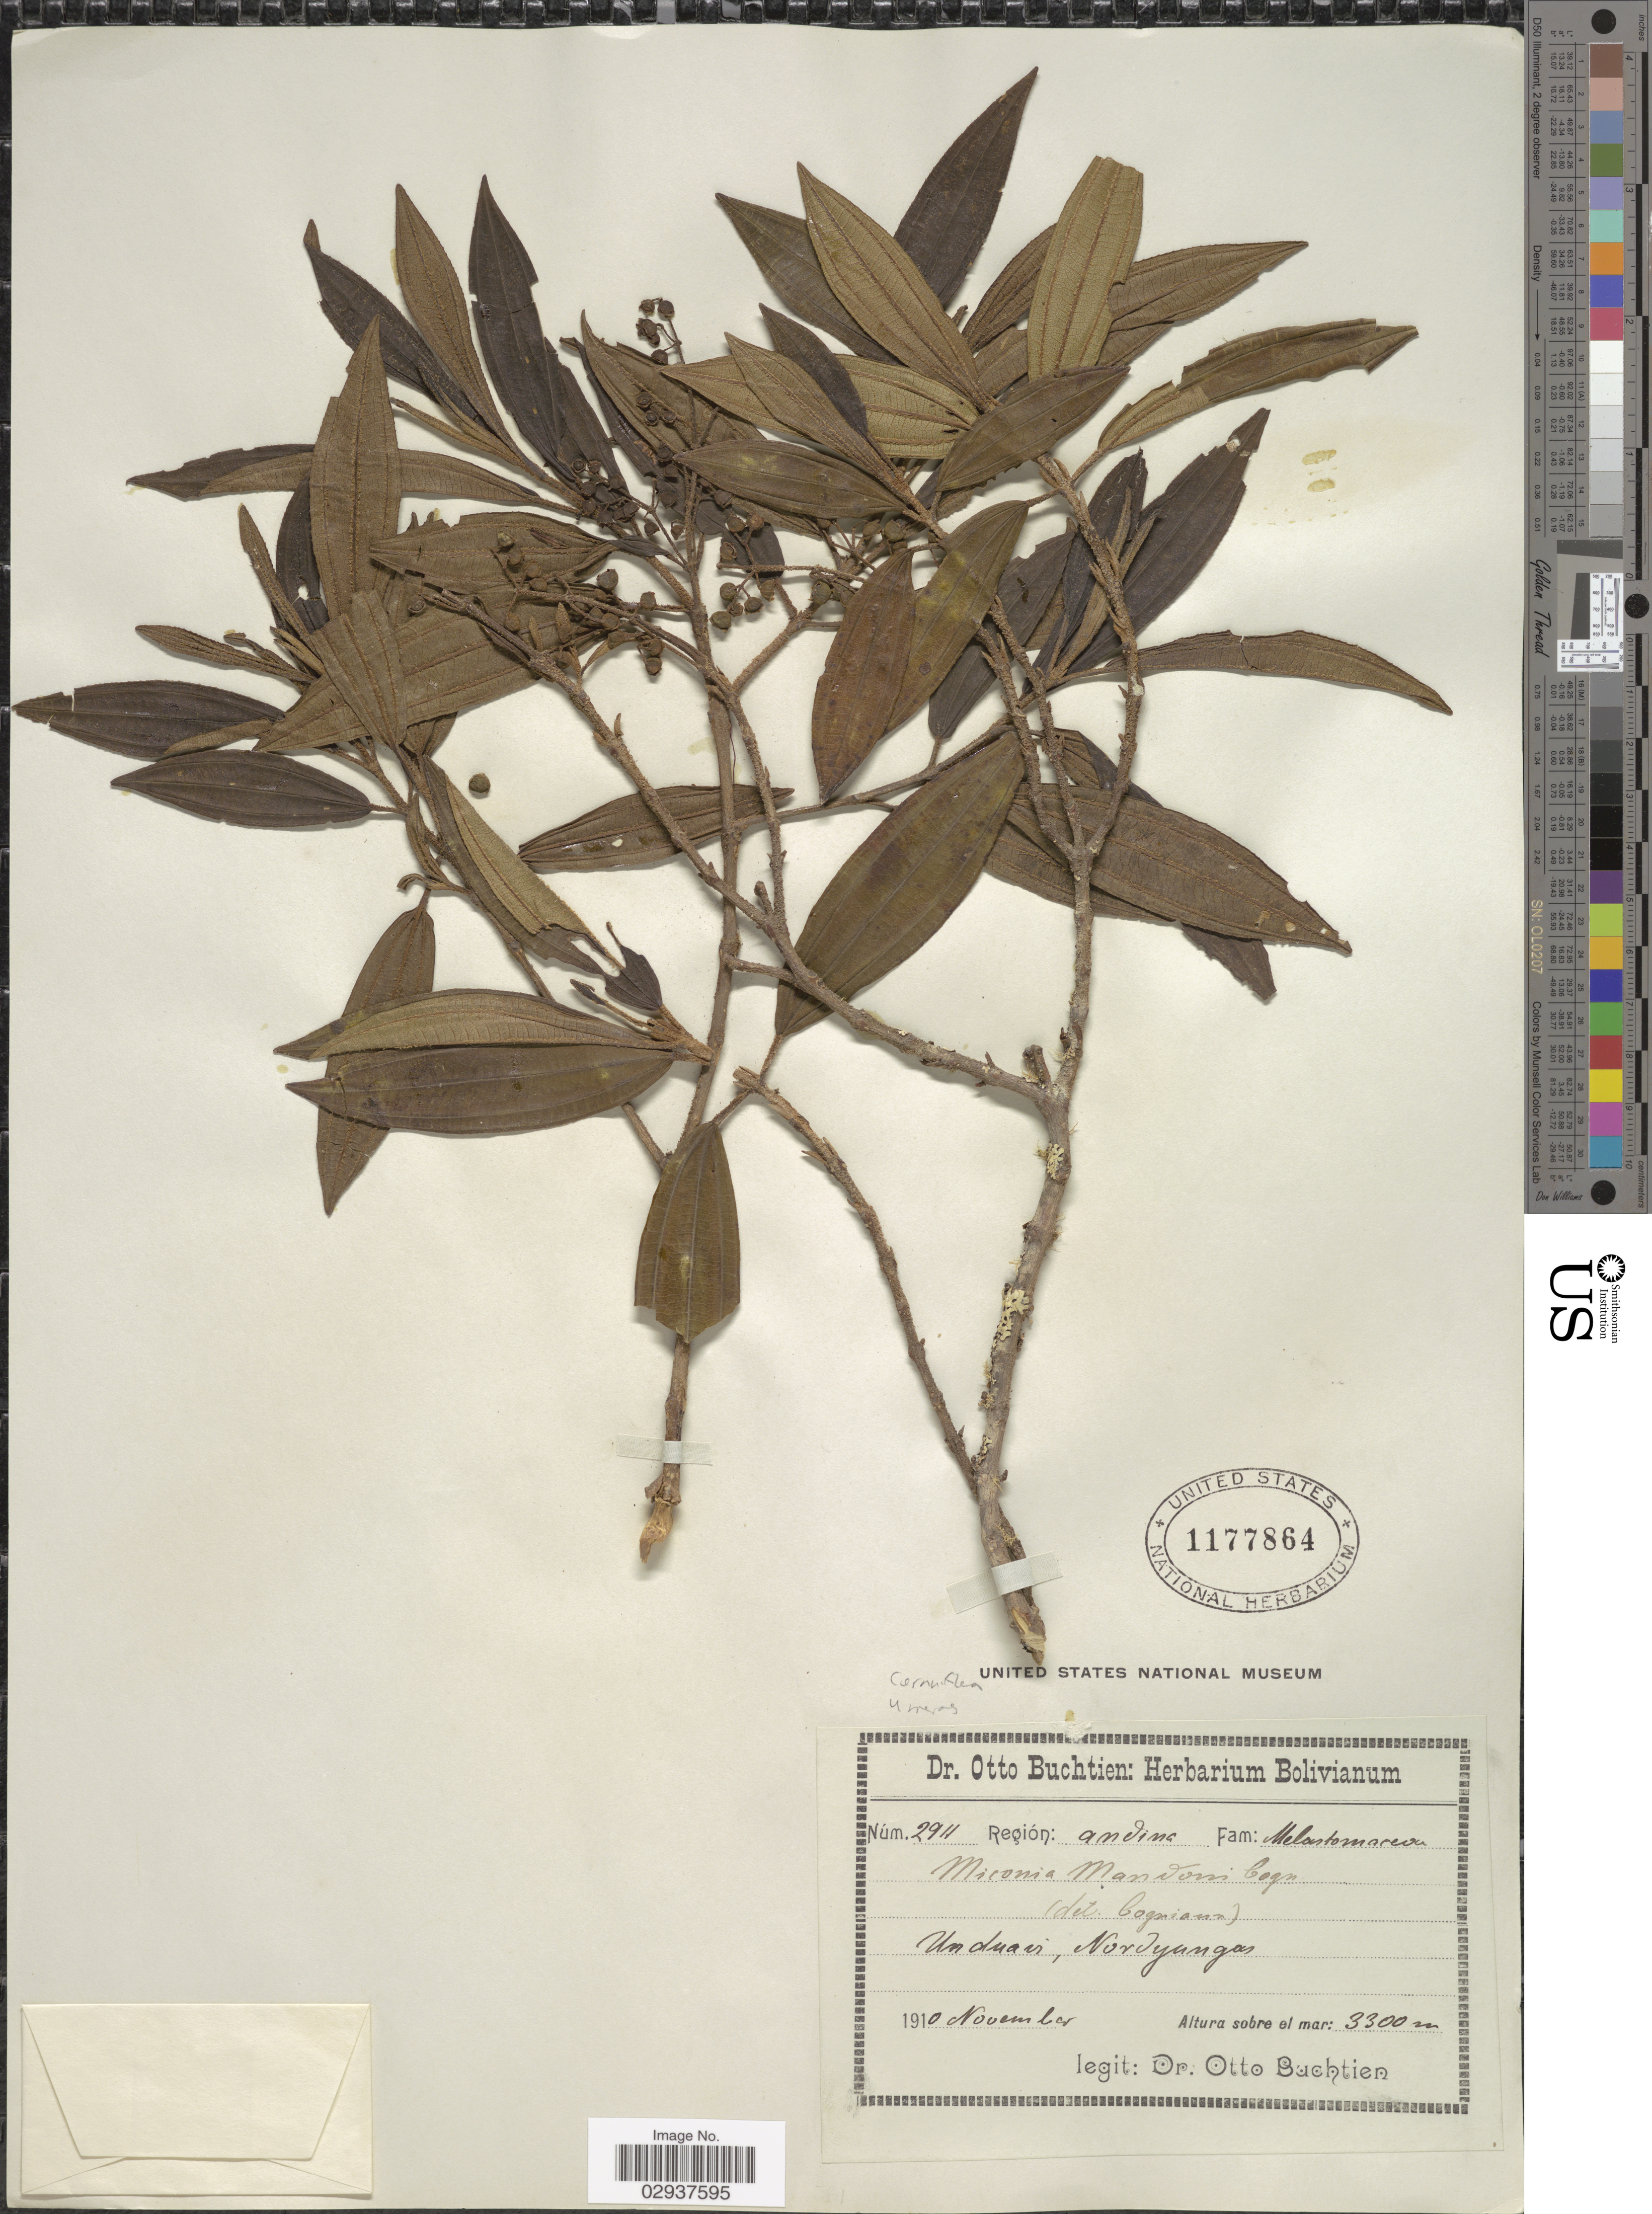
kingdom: Plantae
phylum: Tracheophyta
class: Magnoliopsida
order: Myrtales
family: Melastomataceae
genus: Miconia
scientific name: Miconia cernuiflora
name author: Jan.M. Burke & Michelang.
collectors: O. Buchtien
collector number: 2911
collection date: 1910-11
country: Bolivia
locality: Unduavi, Nordyungas.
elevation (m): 3300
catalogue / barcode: US 1177864